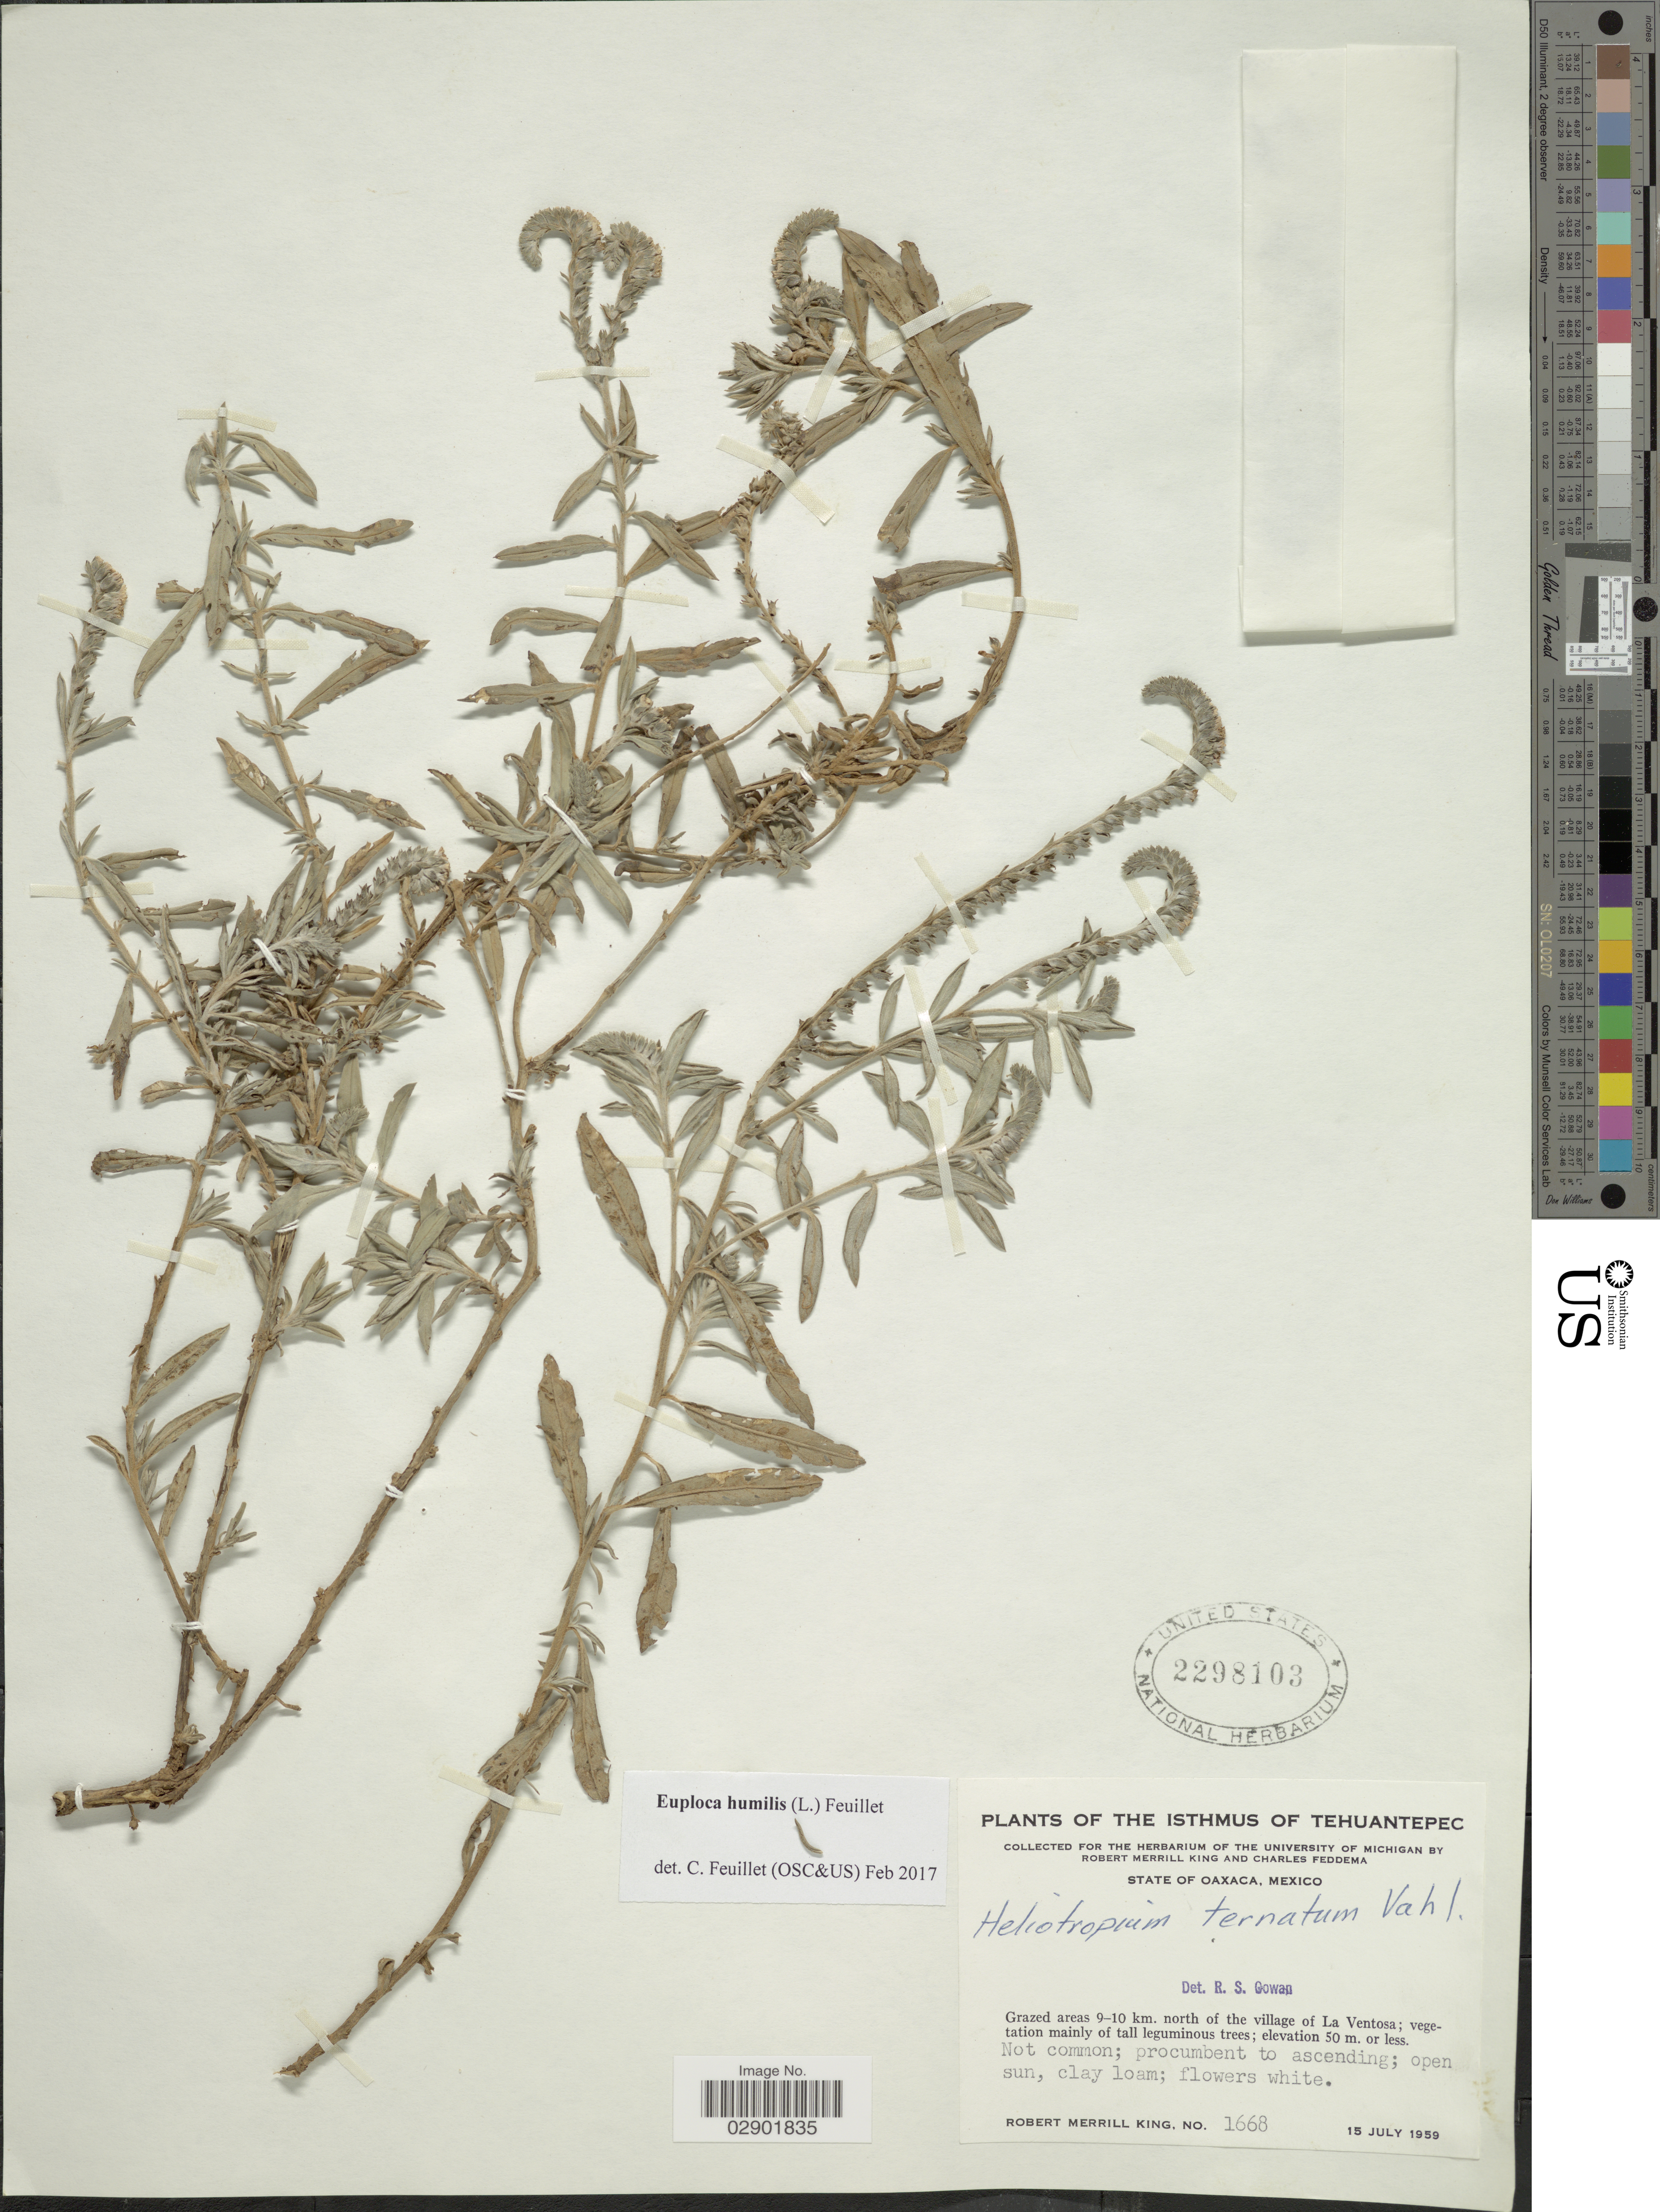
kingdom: Plantae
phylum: Tracheophyta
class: Magnoliopsida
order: Boraginales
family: Heliotropiaceae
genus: Euploca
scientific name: Euploca humilis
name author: (L.) Feuillet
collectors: R. M. King & C. Feddema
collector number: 1668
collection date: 1959-07-15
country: Mexico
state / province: Oaxaca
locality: Isthmus of Tehuantepec. Grazed areas 9-10 km. north of the village of La Ventosa.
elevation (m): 50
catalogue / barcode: US 2298103